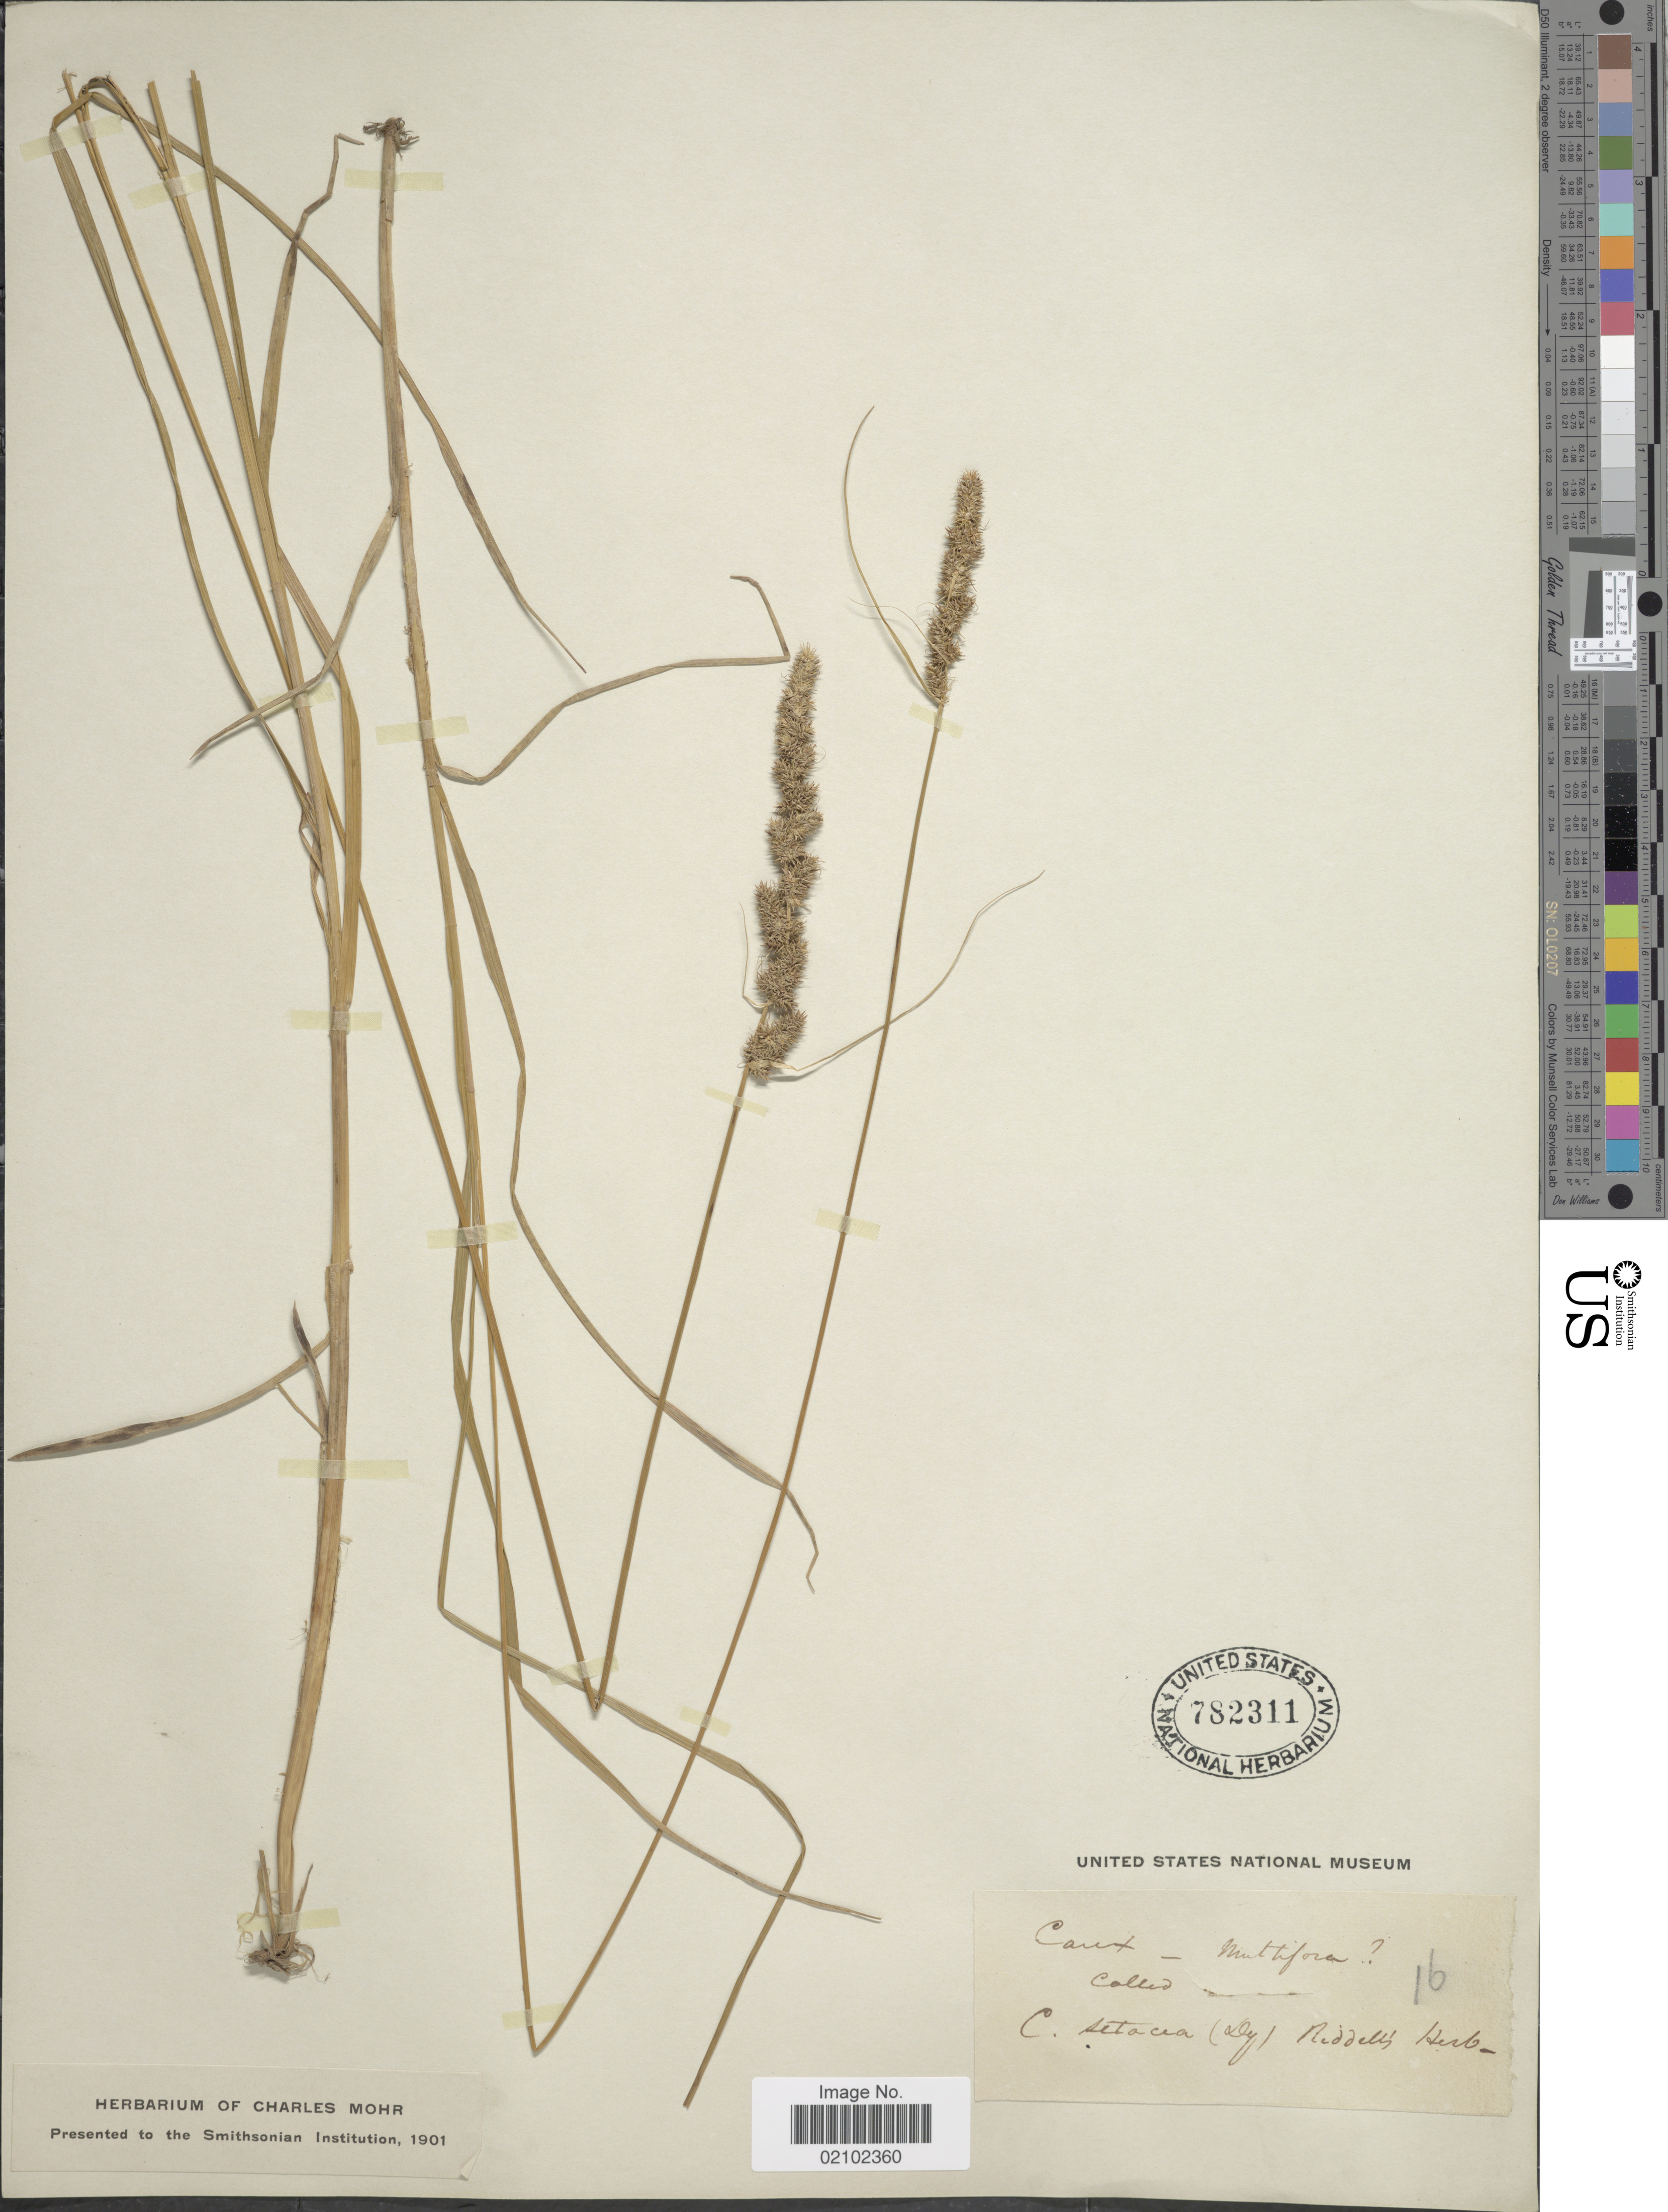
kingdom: Plantae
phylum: Tracheophyta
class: Liliopsida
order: Poales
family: Cyperaceae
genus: Carex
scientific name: Carex annectens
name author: (E.P. Bicknell) E.P. Bicknell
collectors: ex herb. Ridell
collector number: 16?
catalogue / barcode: US 782311